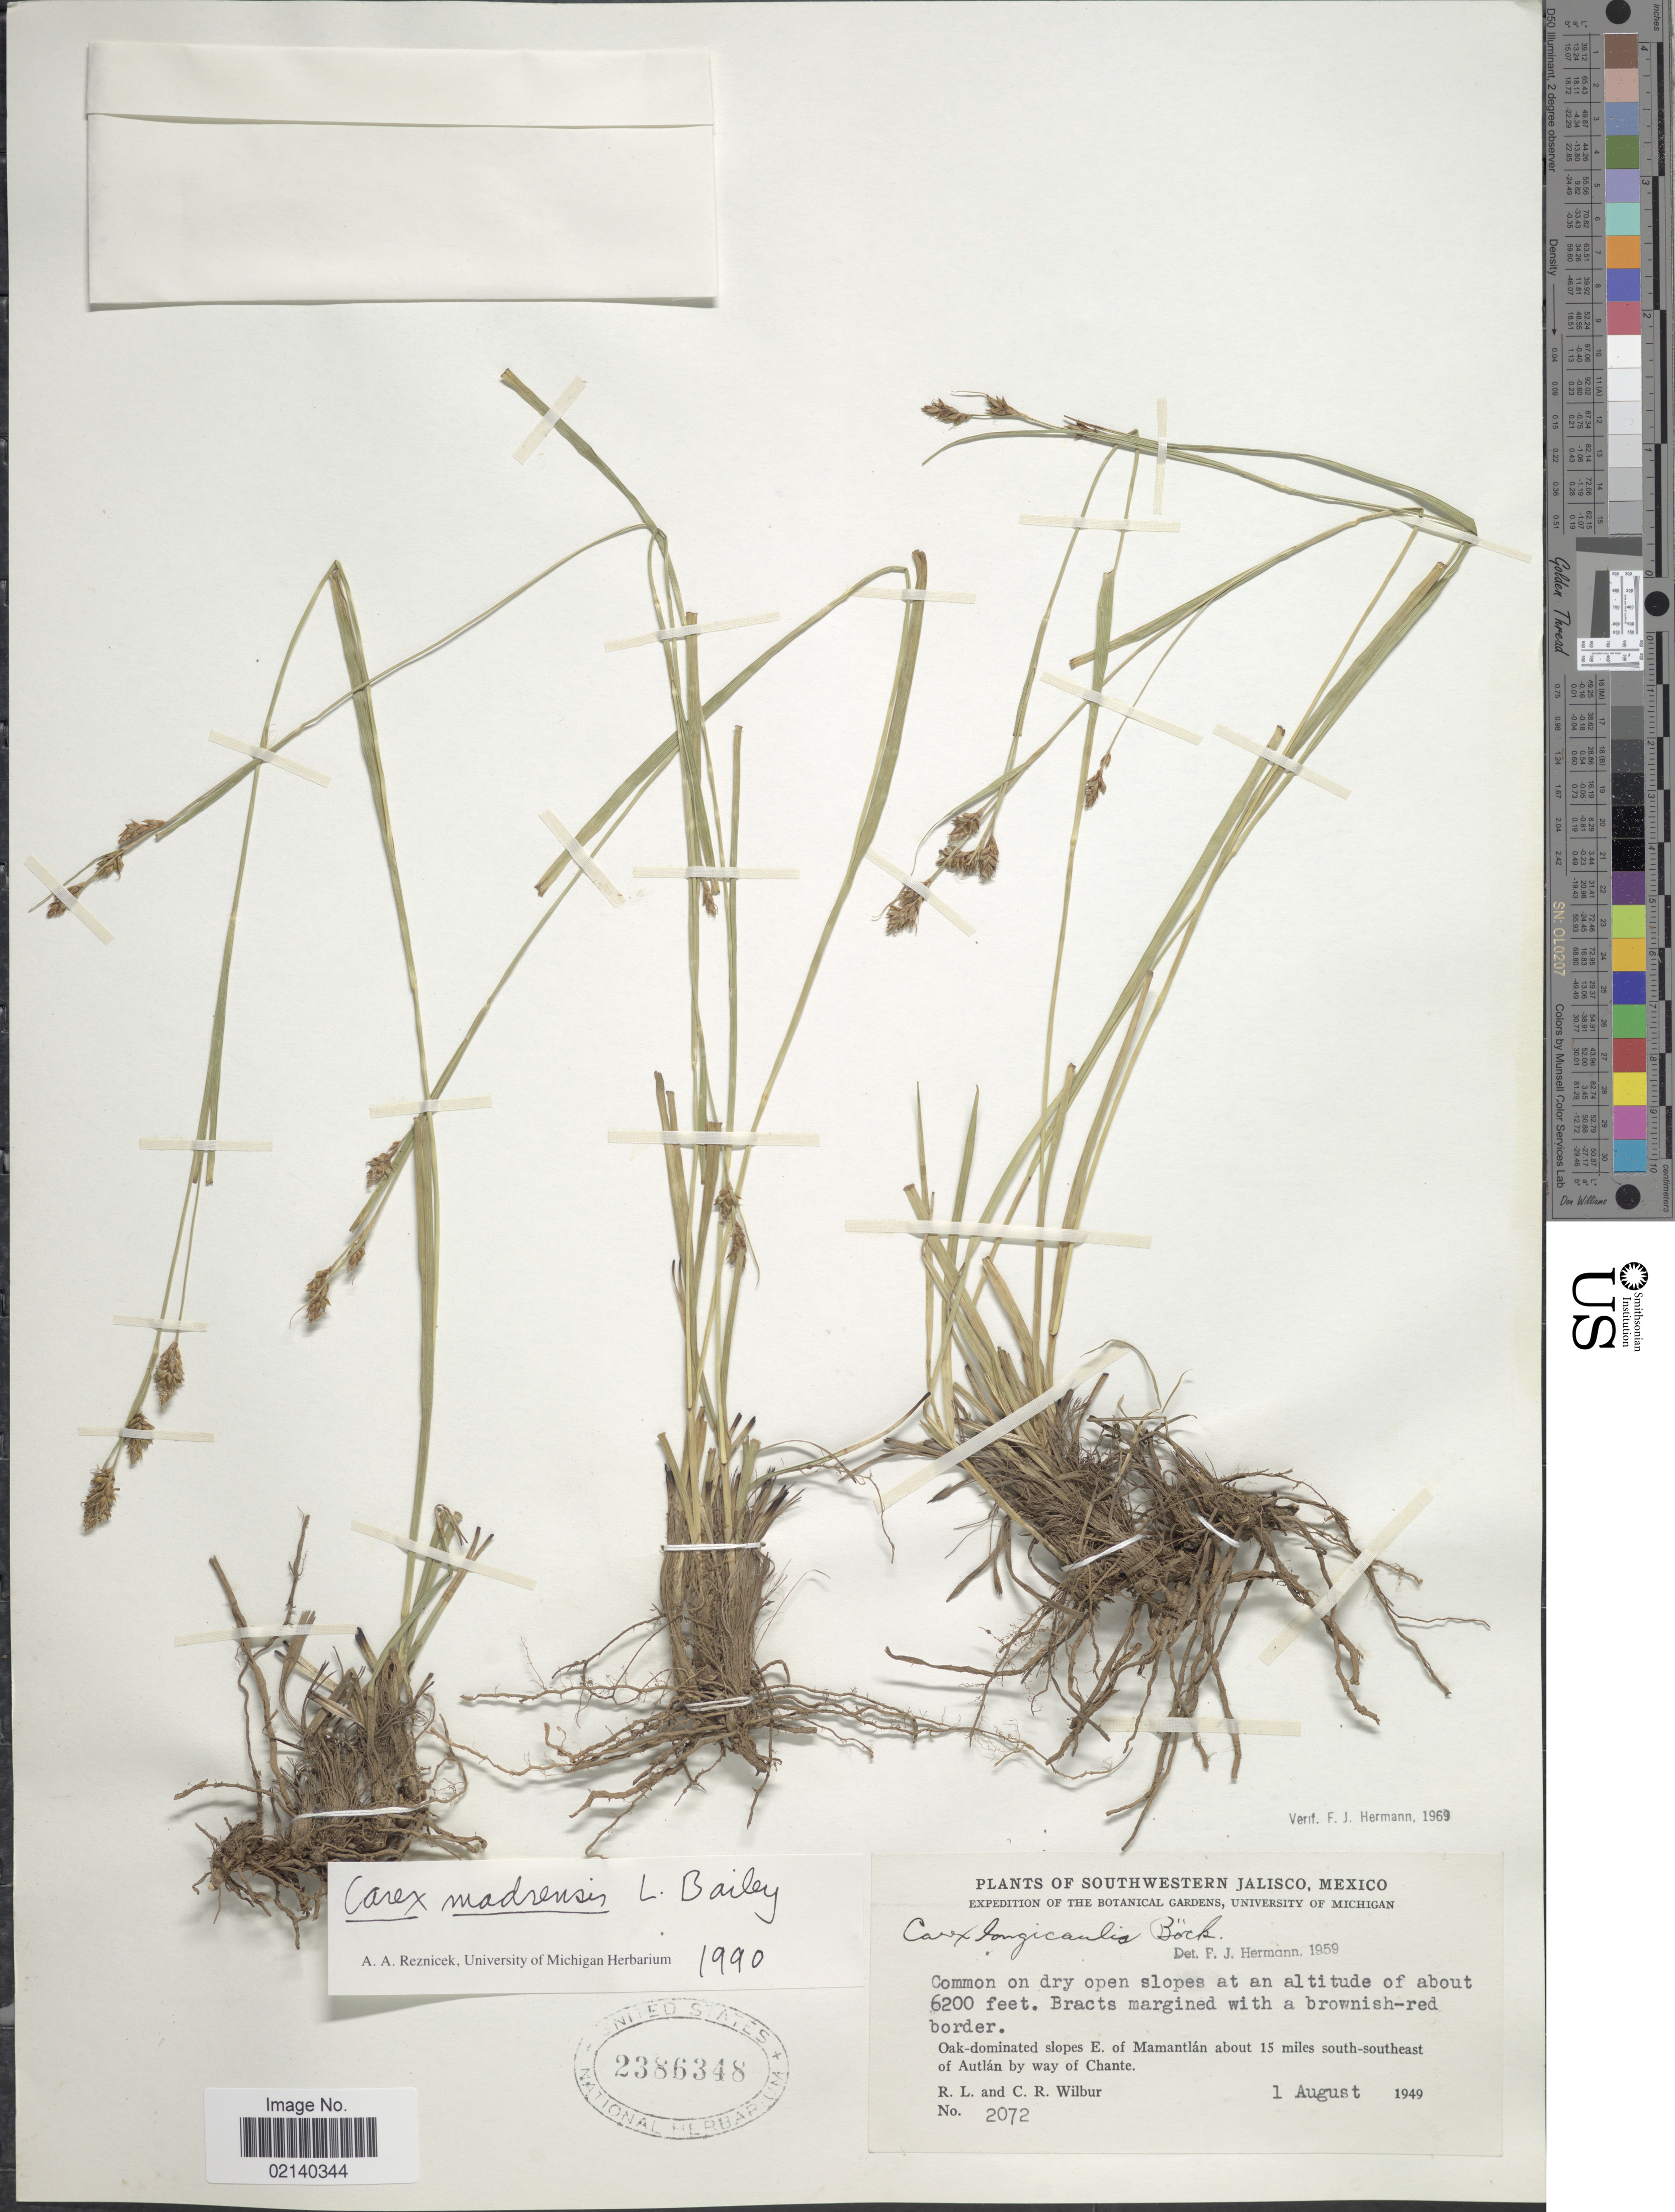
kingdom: Plantae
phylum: Tracheophyta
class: Liliopsida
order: Poales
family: Cyperaceae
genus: Carex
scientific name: Carex madrensis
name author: L.H. Bailey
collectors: R. L. Wilbur & C. Wilbur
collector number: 2072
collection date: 1949-08-01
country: Mexico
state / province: Jalisco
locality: Southwestern Jalisco. Slopes E. of Mamantlan about 15 miles south-southeast of Autlan by way of Chante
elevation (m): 1890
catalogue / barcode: US 2386348